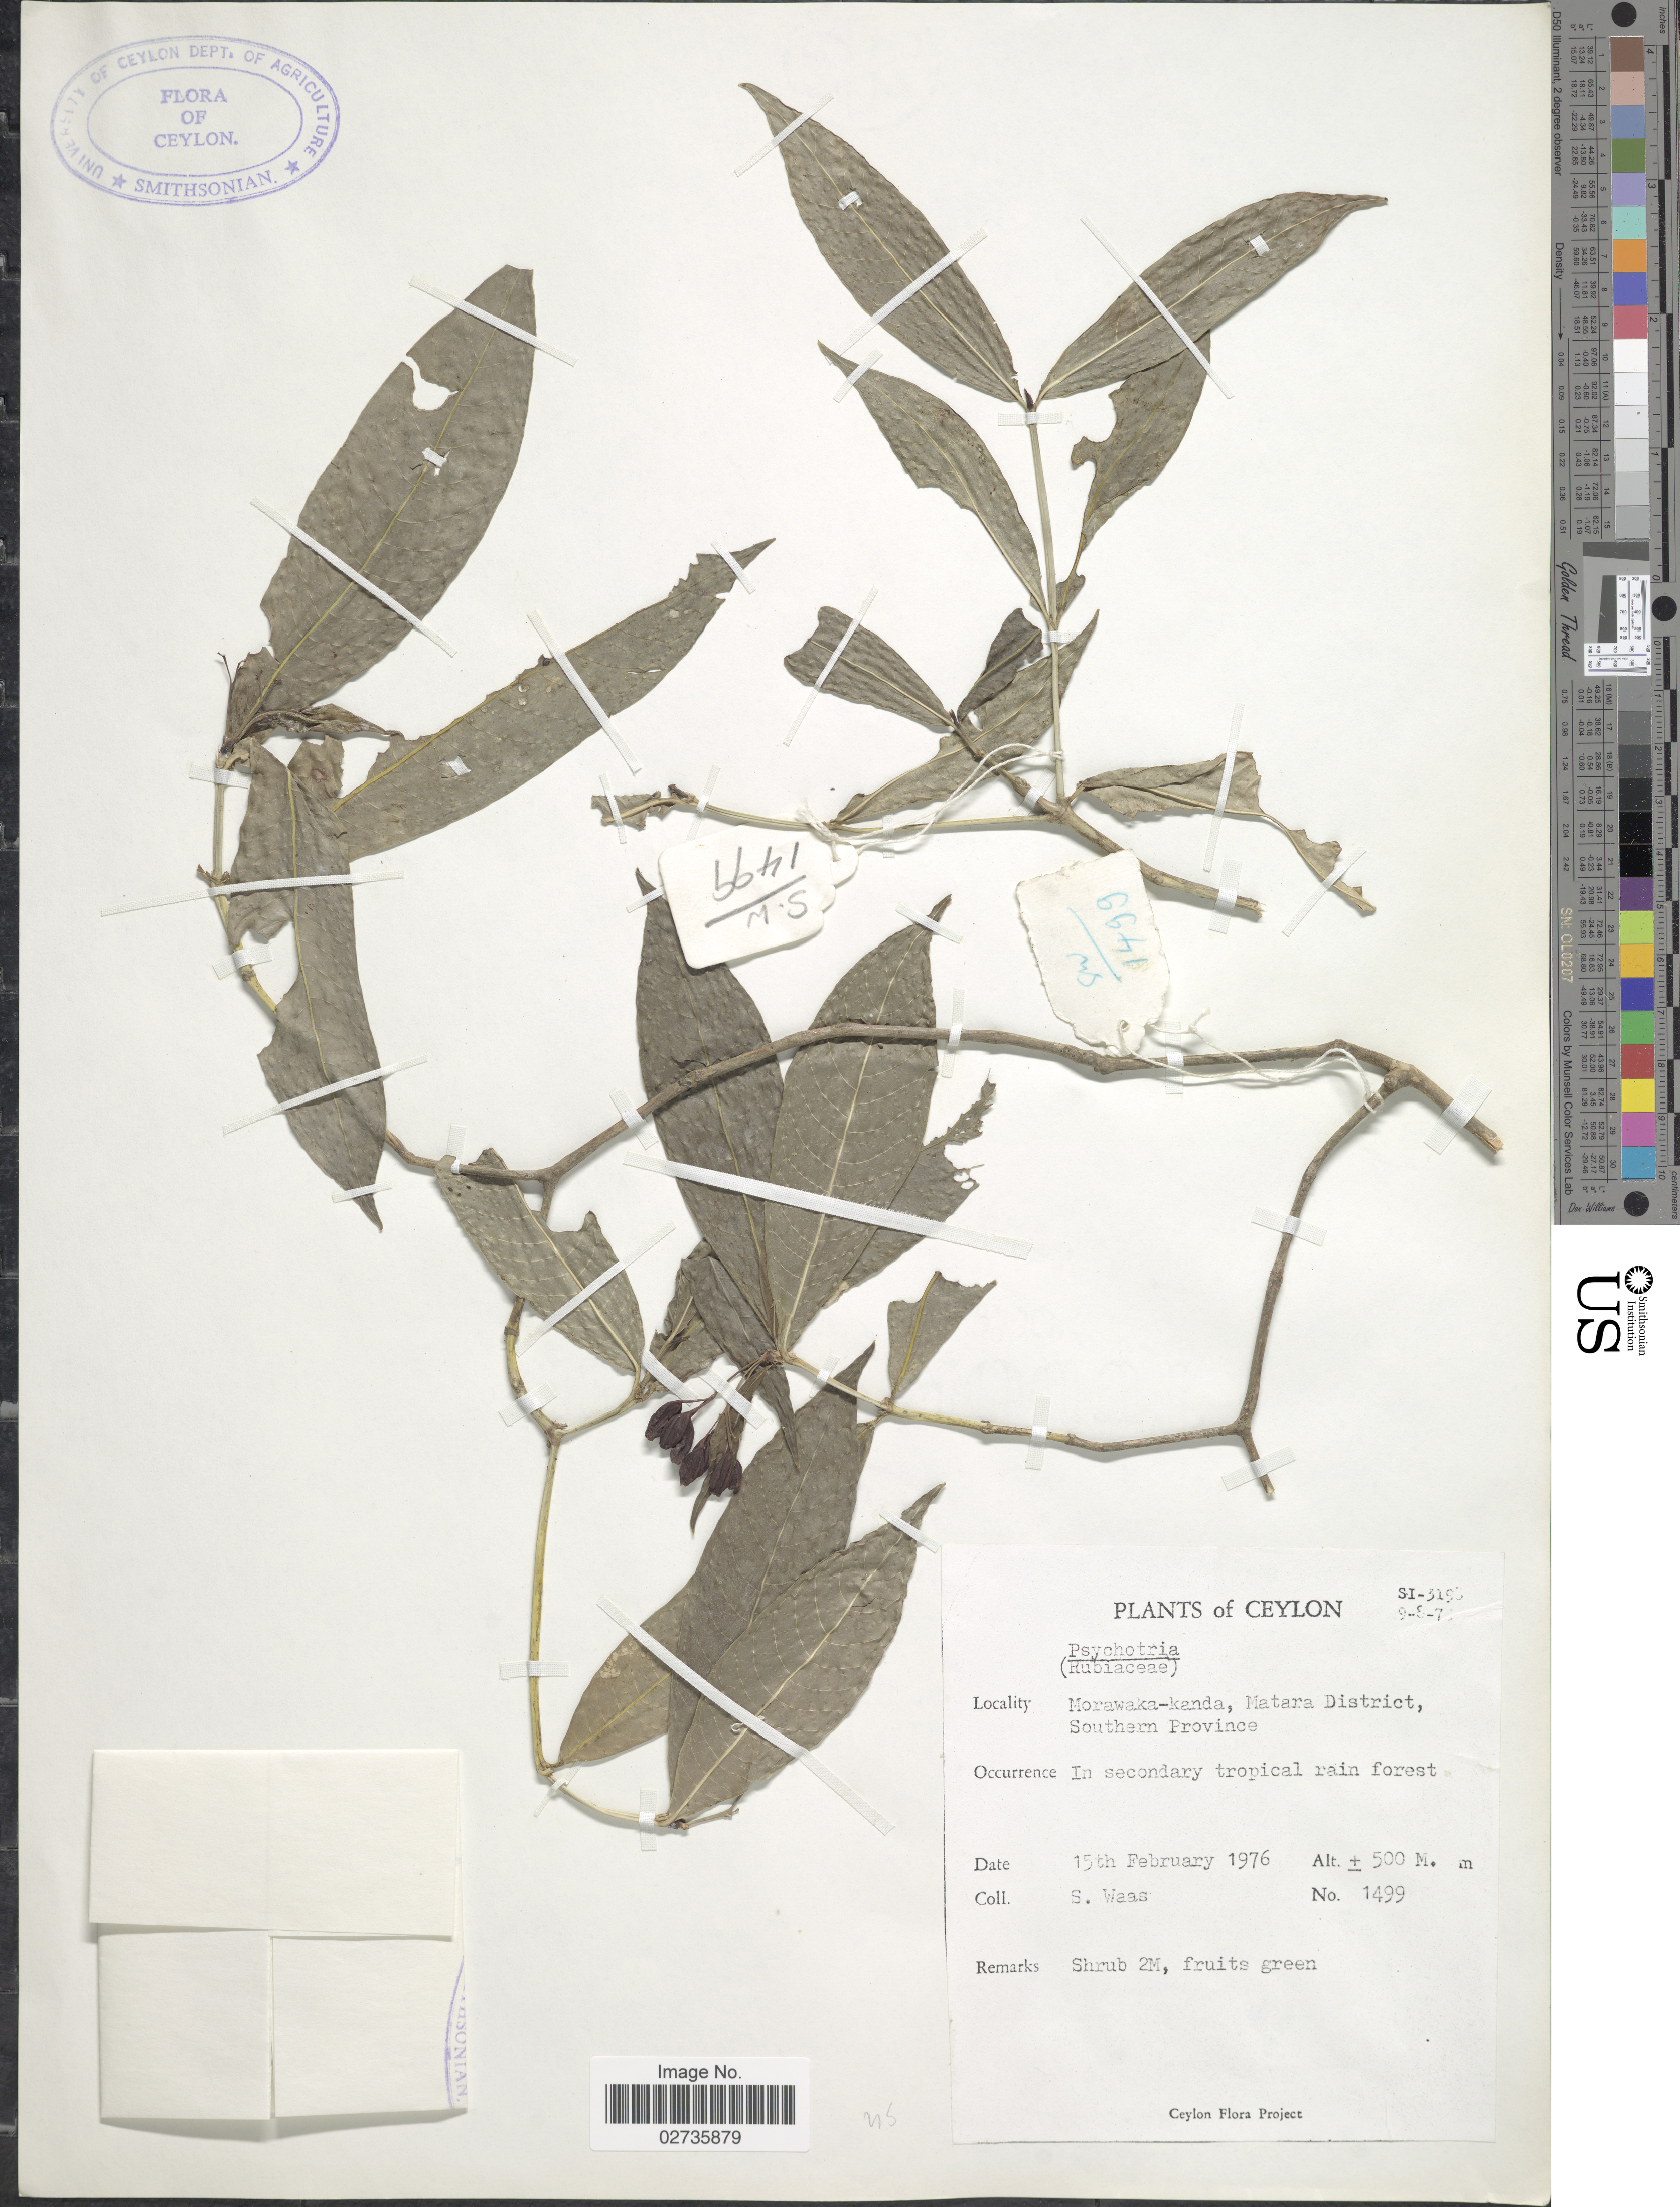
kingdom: Plantae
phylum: Tracheophyta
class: Magnoliopsida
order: Gentianales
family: Rubiaceae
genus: Psychotria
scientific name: Psychotria sp.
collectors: S. Waas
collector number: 1499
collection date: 1976-02-15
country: Sri Lanka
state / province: Southern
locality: Ceylon, Morawaka-kanda, Matara District, In secondary tropical rain forest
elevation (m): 500